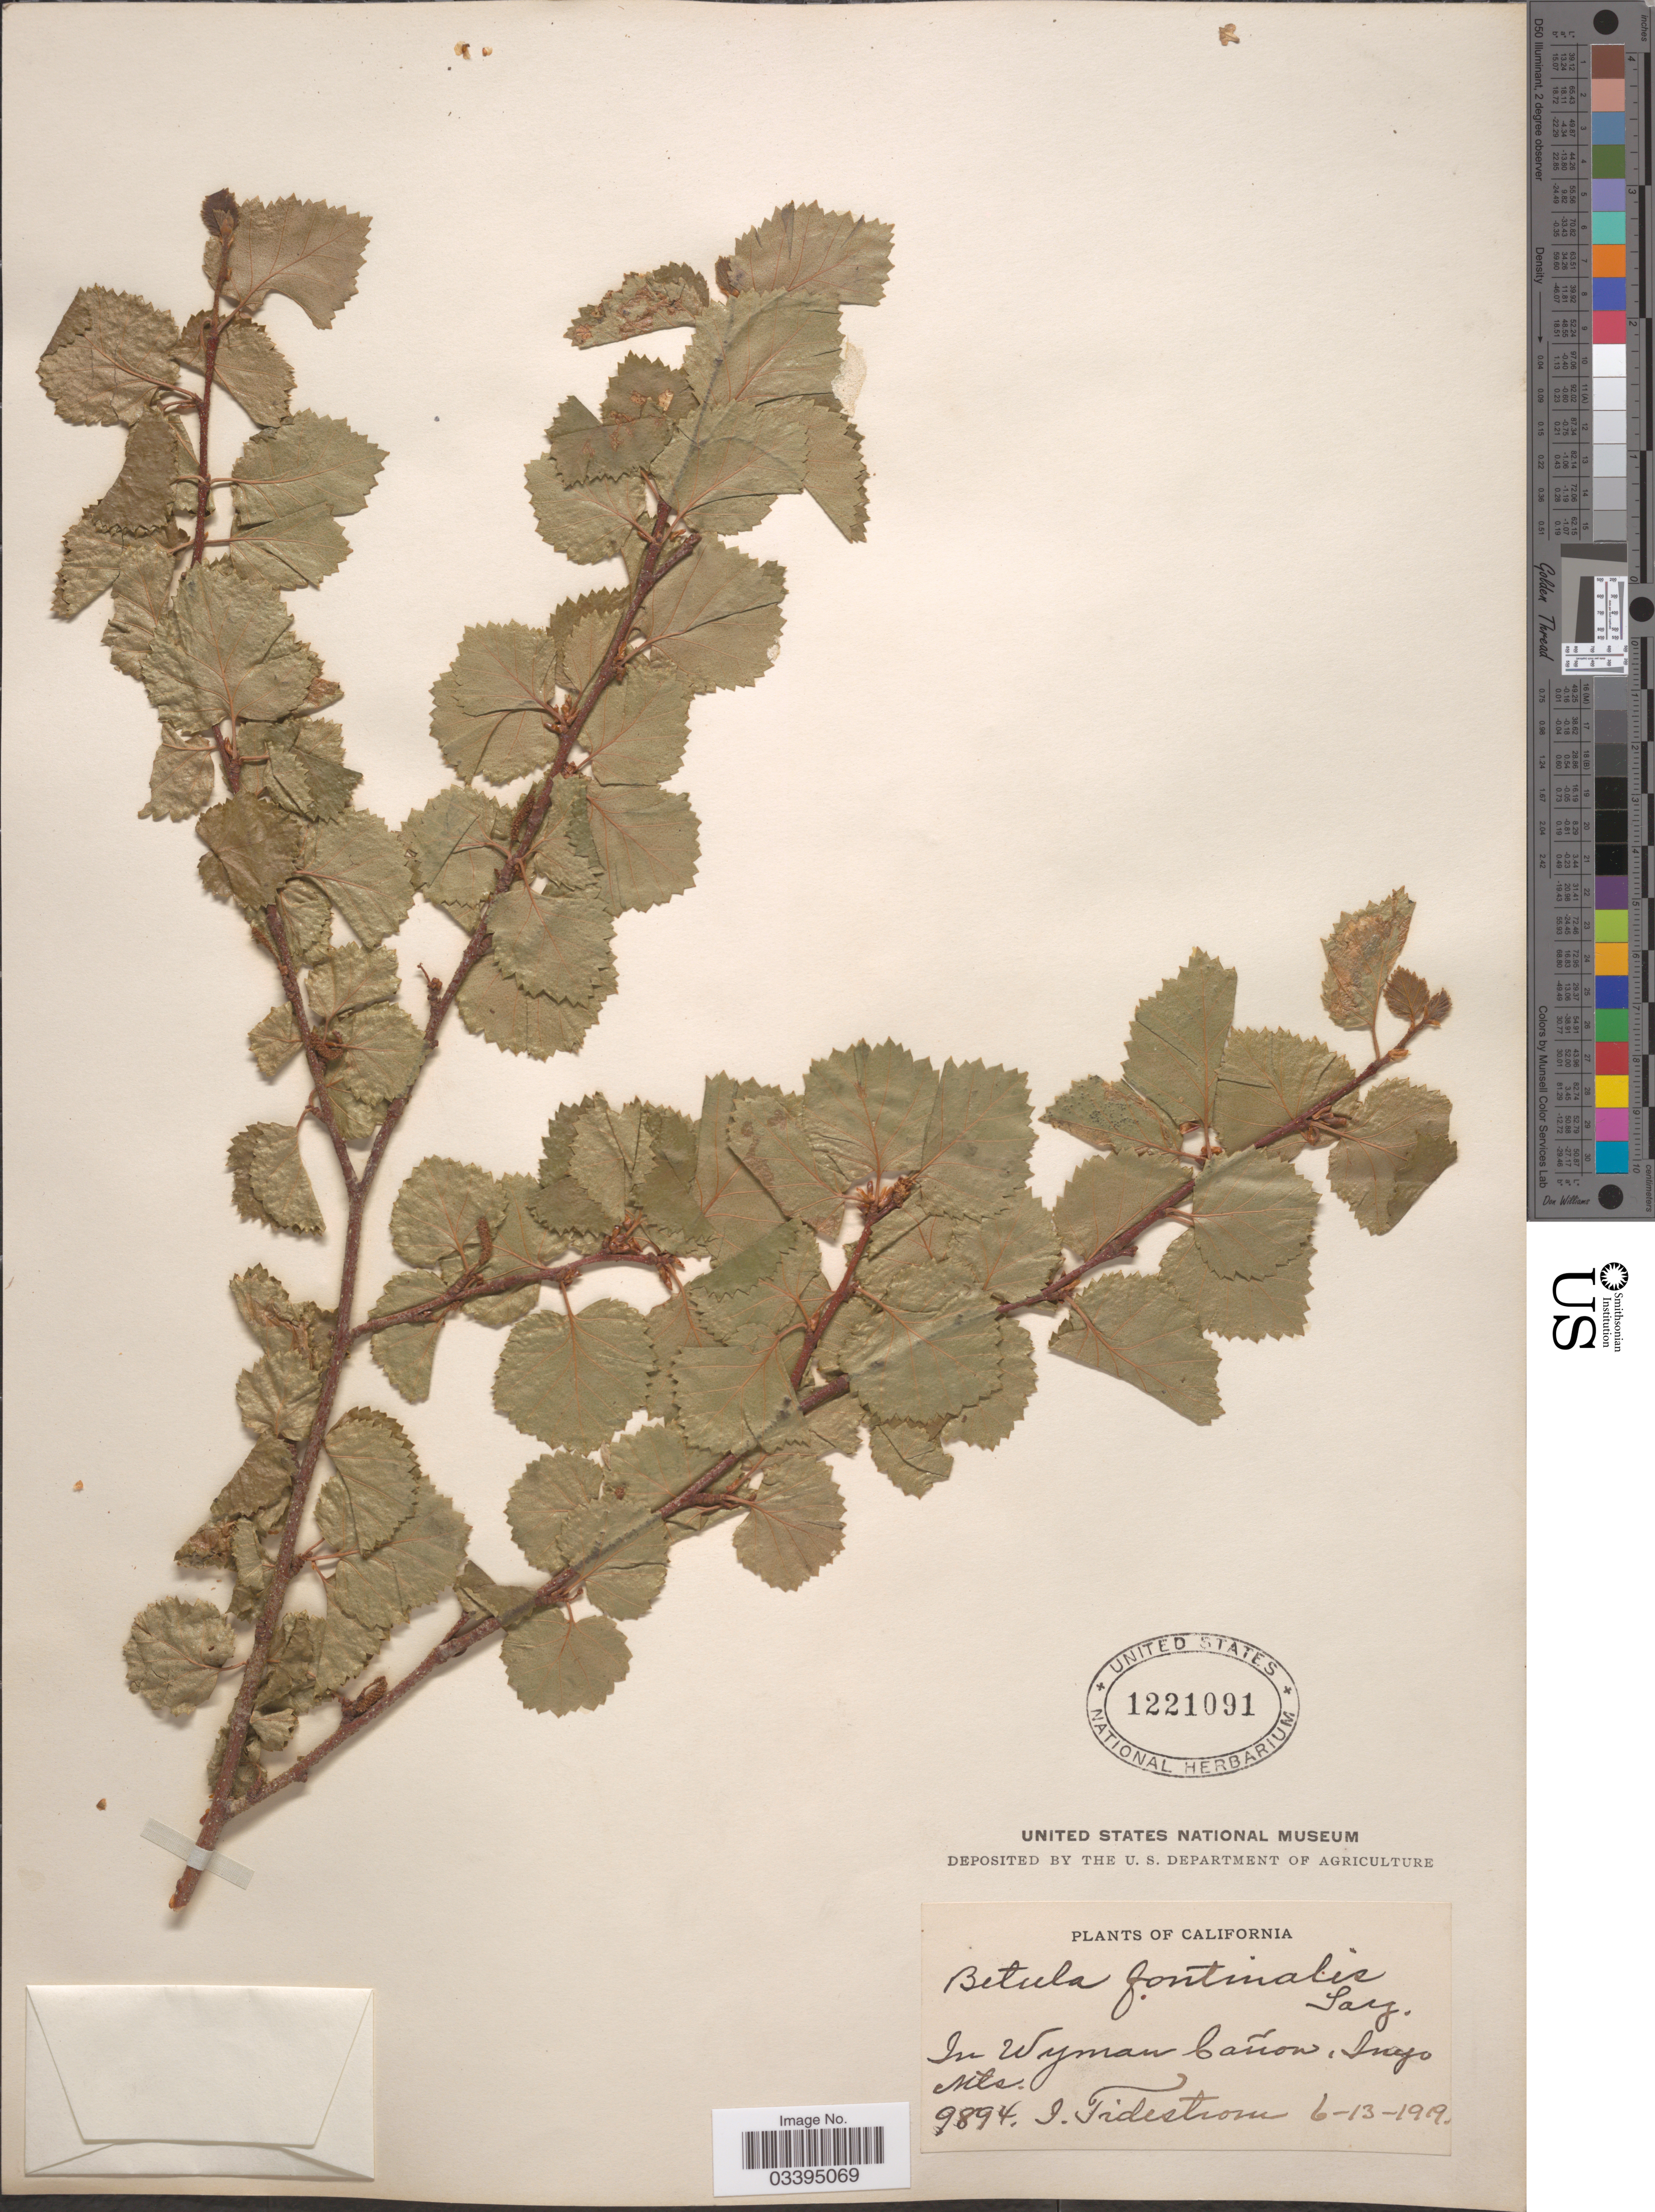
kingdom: Plantae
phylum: Tracheophyta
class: Magnoliopsida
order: Fagales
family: Betulaceae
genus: Betula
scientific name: Betula fontinalis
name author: Sarg.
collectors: I. F. Tidestrom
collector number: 9894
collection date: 1919-06-13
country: United States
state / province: California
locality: In Wyman Cañon, Inyo Mts.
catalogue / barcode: US 1221091